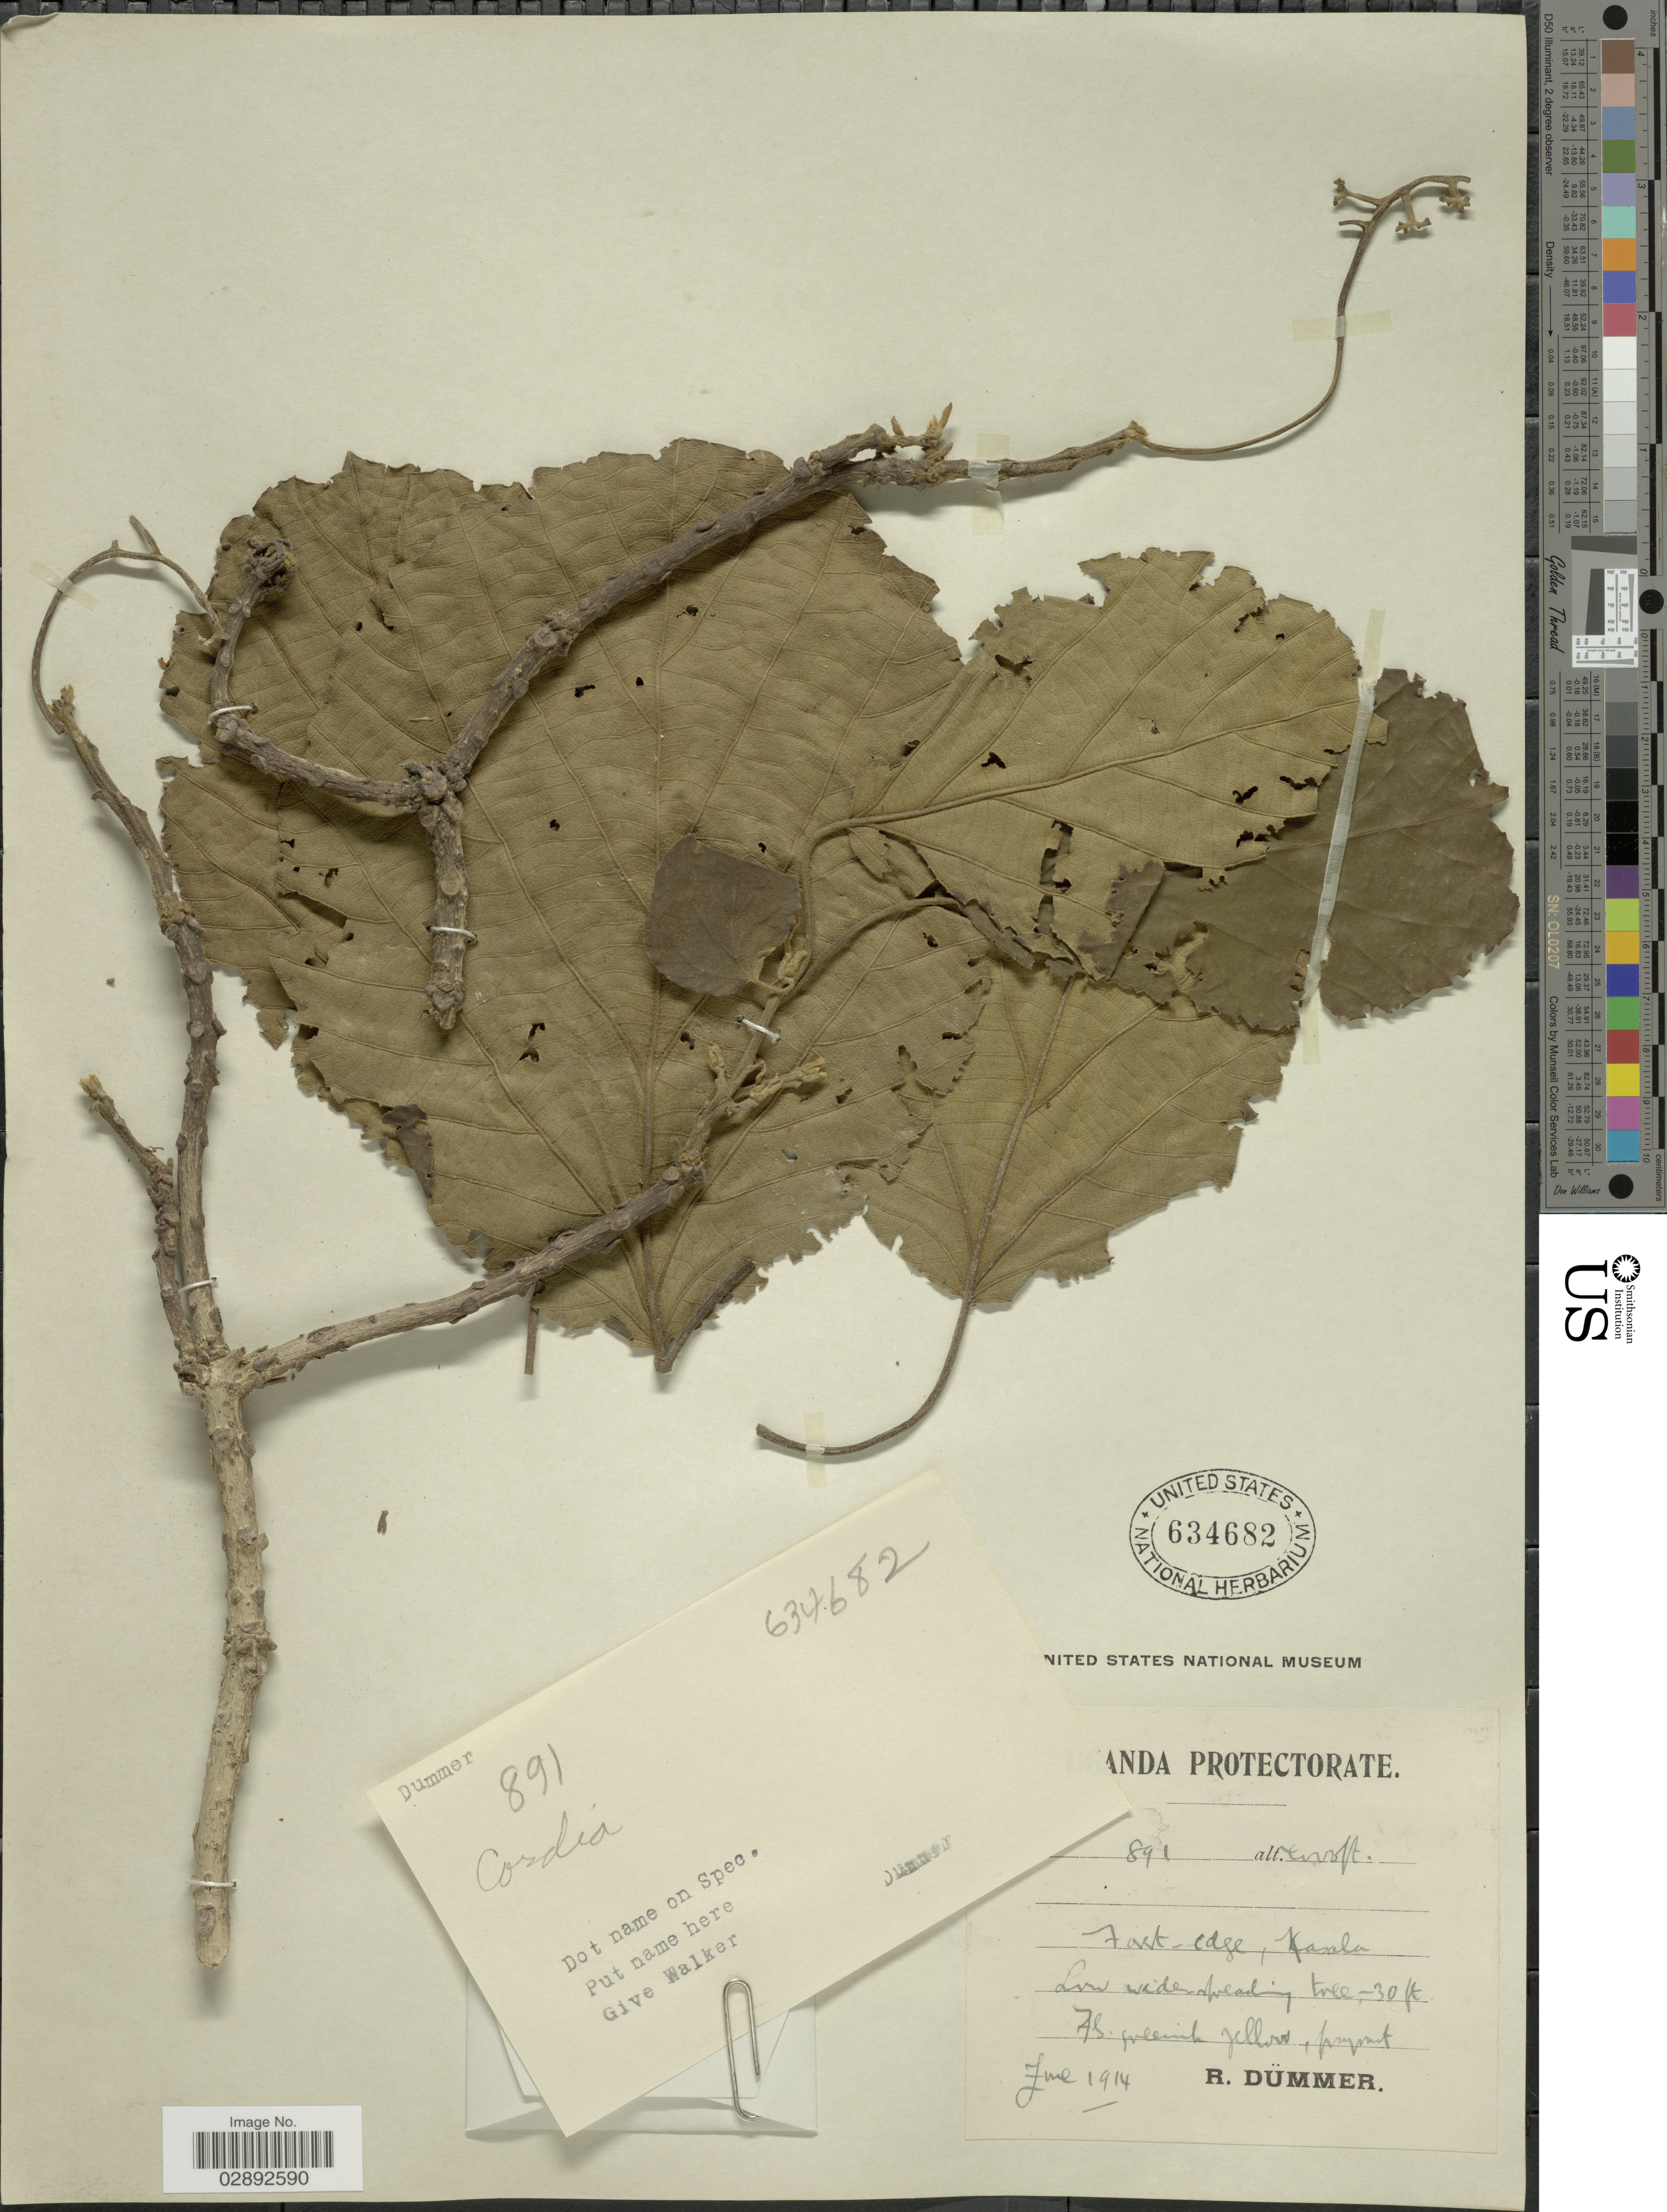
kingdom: Plantae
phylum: Tracheophyta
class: Magnoliopsida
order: Boraginales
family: Cordiaceae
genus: Cordia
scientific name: Cordia sp.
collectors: R. A. Dümmer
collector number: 891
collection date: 1914-06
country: Uganda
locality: Uganda Protectorate. Kasala.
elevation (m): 1219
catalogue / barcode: US 634682